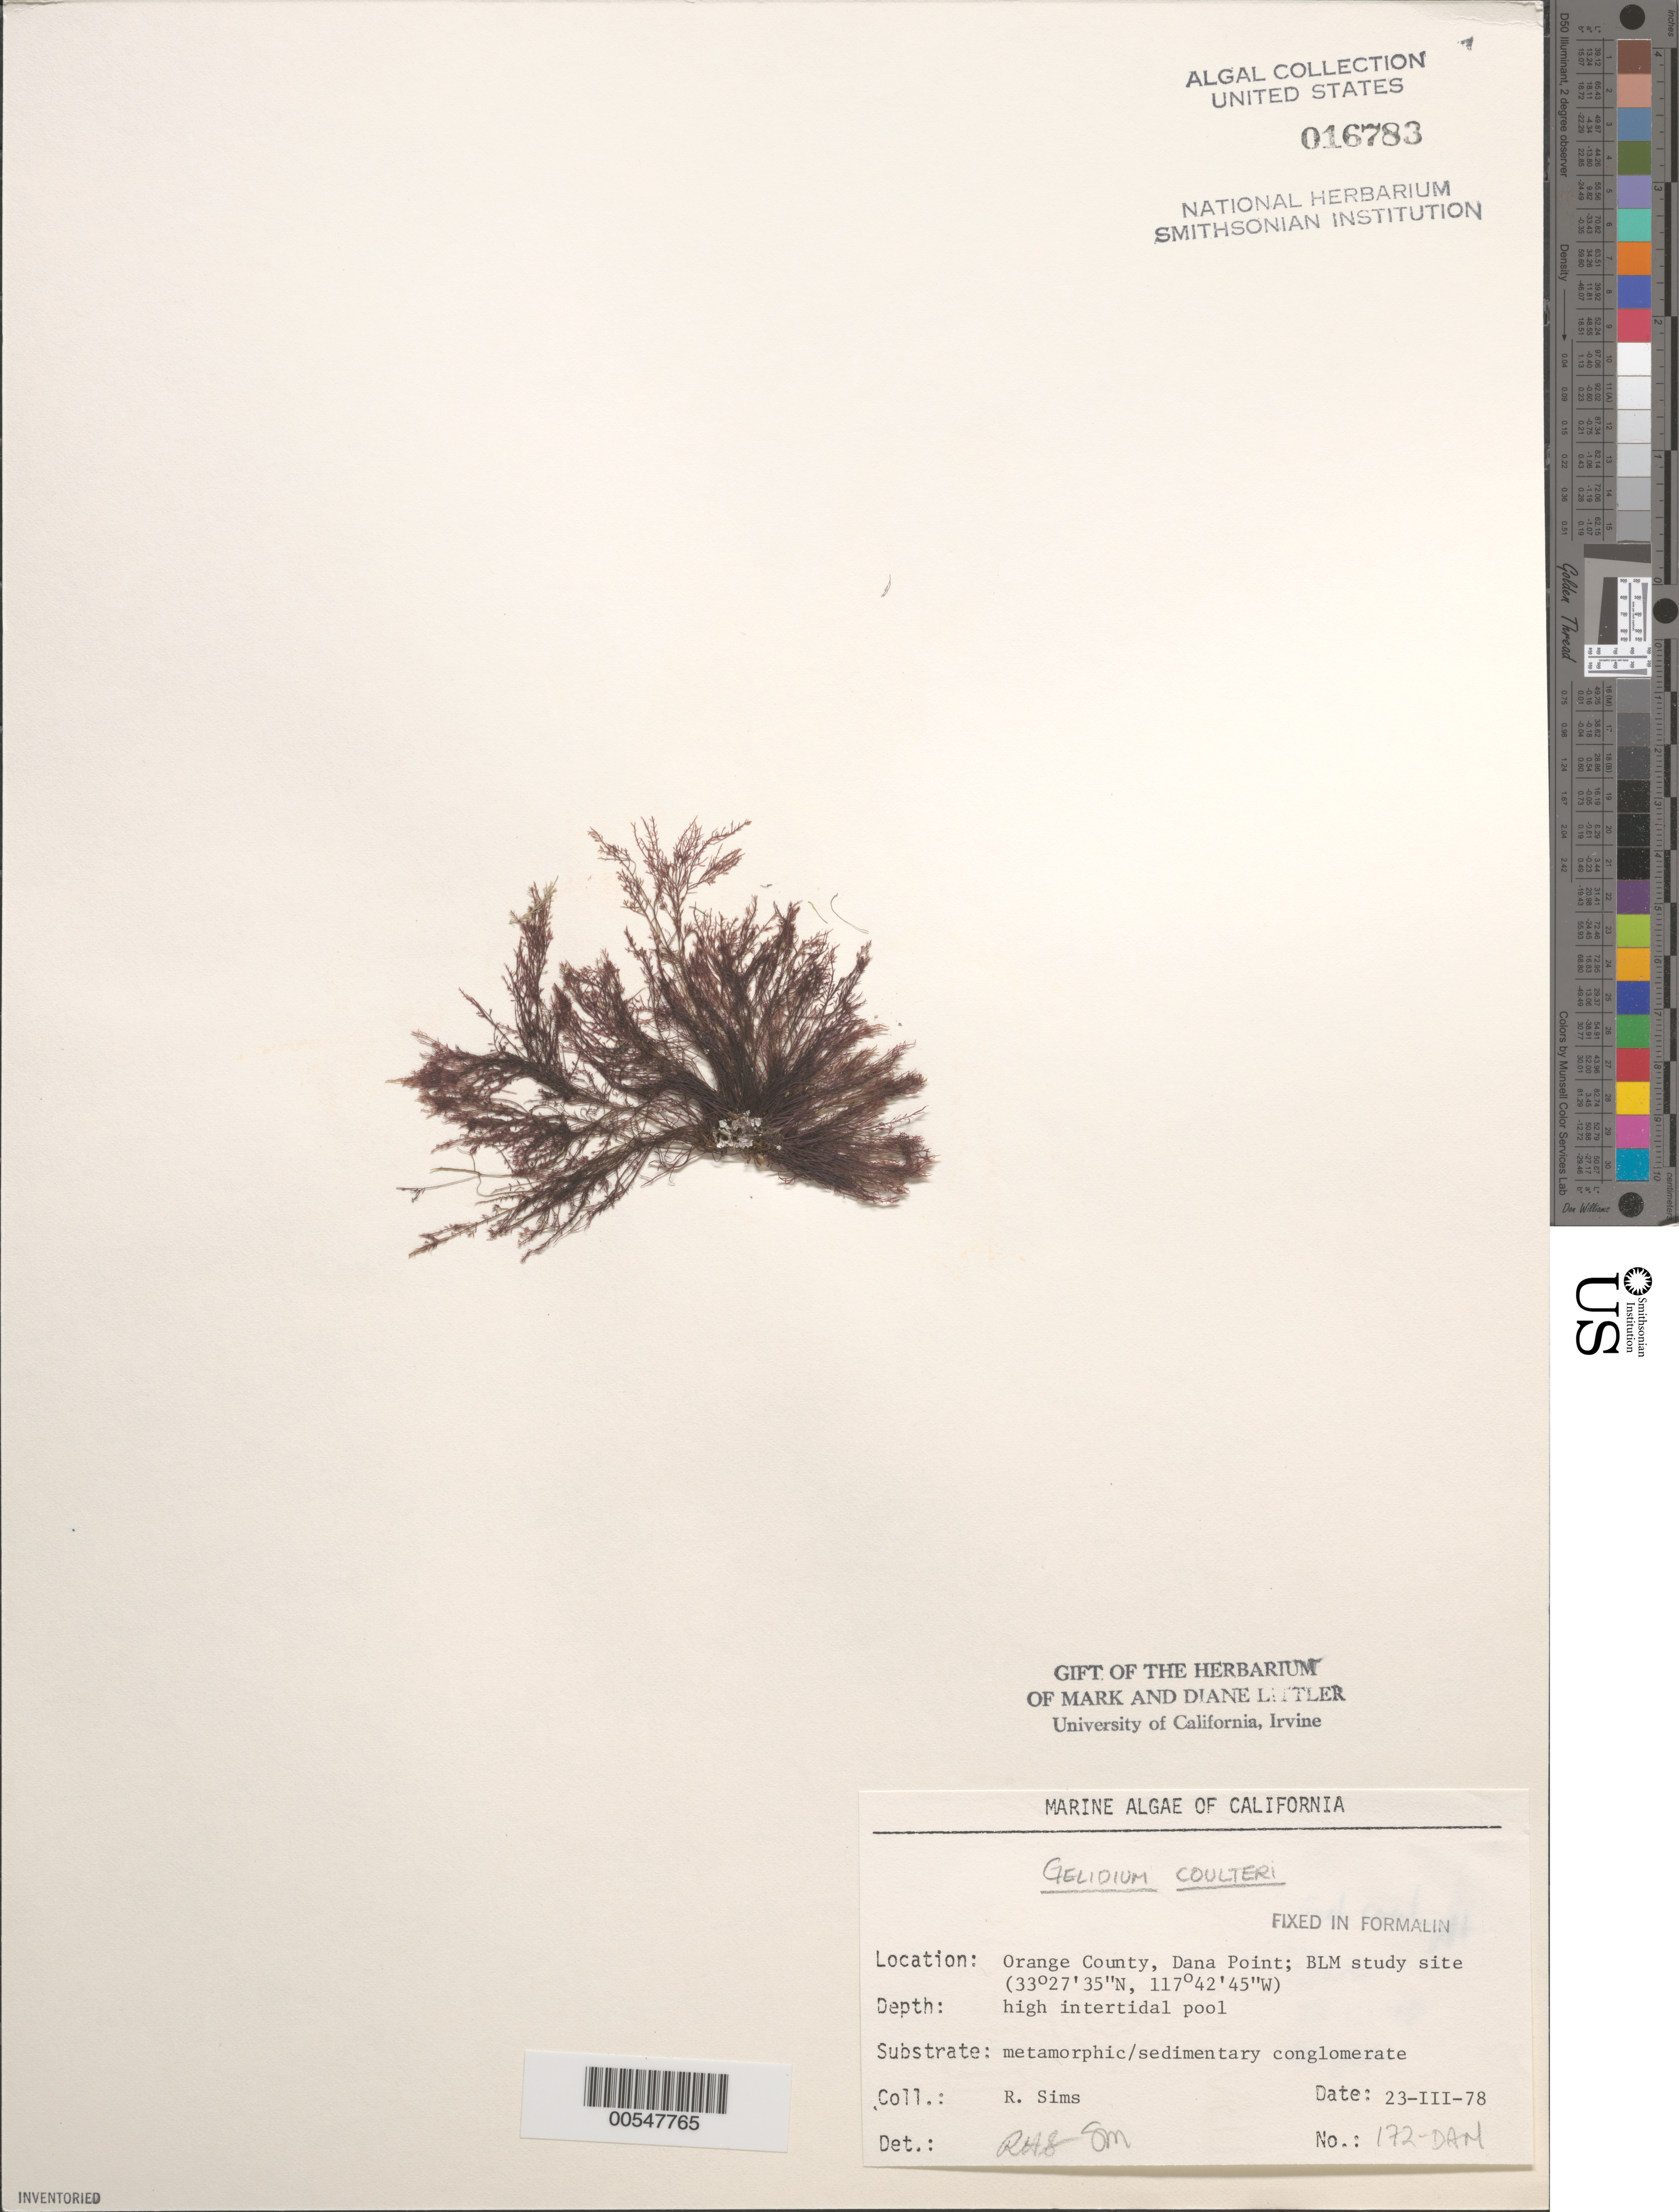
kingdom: Plantae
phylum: Rhodophyta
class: Florideophyceae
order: Gelidiales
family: Gelidiaceae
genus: Gelidium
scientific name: Gelidium coulteri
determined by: Sims, Robert H.; Murray, S. N.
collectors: R. H. Sims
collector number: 172-dan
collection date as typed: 23 Mar 1978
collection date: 1978-03-23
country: United States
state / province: California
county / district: Orange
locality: Dana Point, 1 km north of marina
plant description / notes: BLM-SOCALBIGHT Rocky Intertidal Survey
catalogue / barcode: US 16783